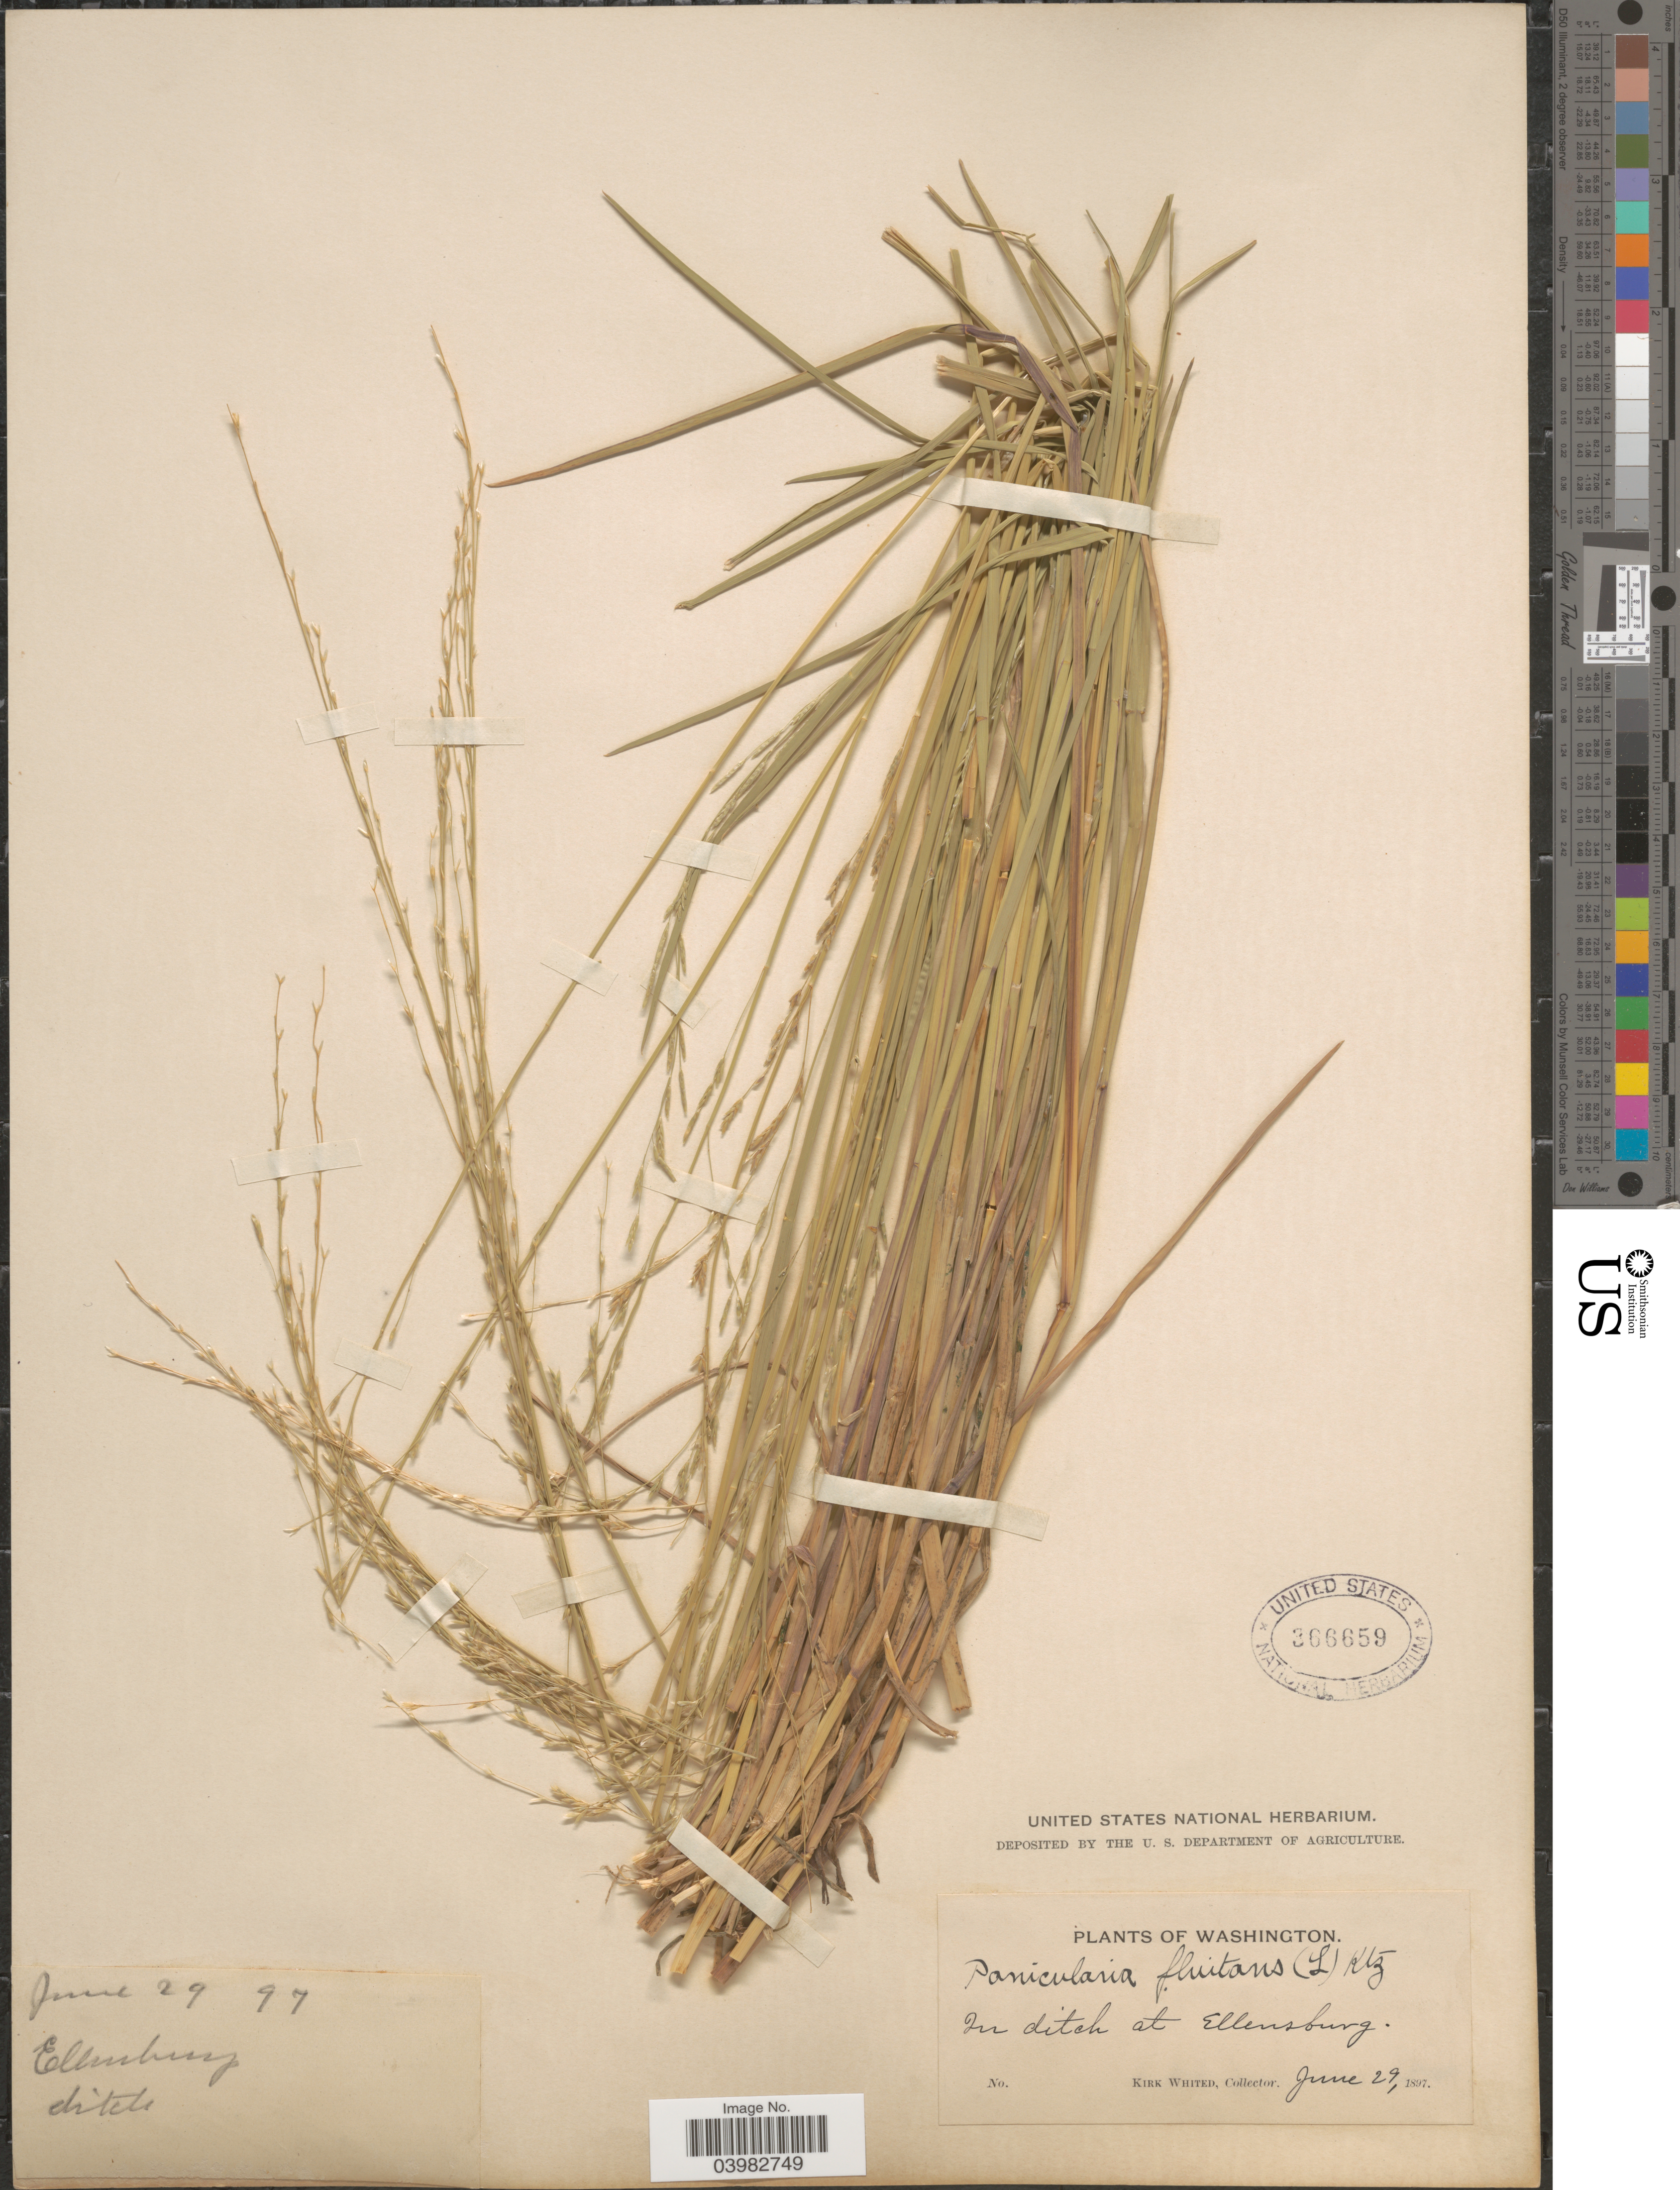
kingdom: Plantae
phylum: Tracheophyta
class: Liliopsida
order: Poales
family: Poaceae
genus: Glyceria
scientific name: Glyceria borealis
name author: (Nash) Batchelder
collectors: K. Whited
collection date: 1897-06-29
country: United States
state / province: Washington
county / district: Kittitas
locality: In ditch at Ellensburg.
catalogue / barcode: US 366659